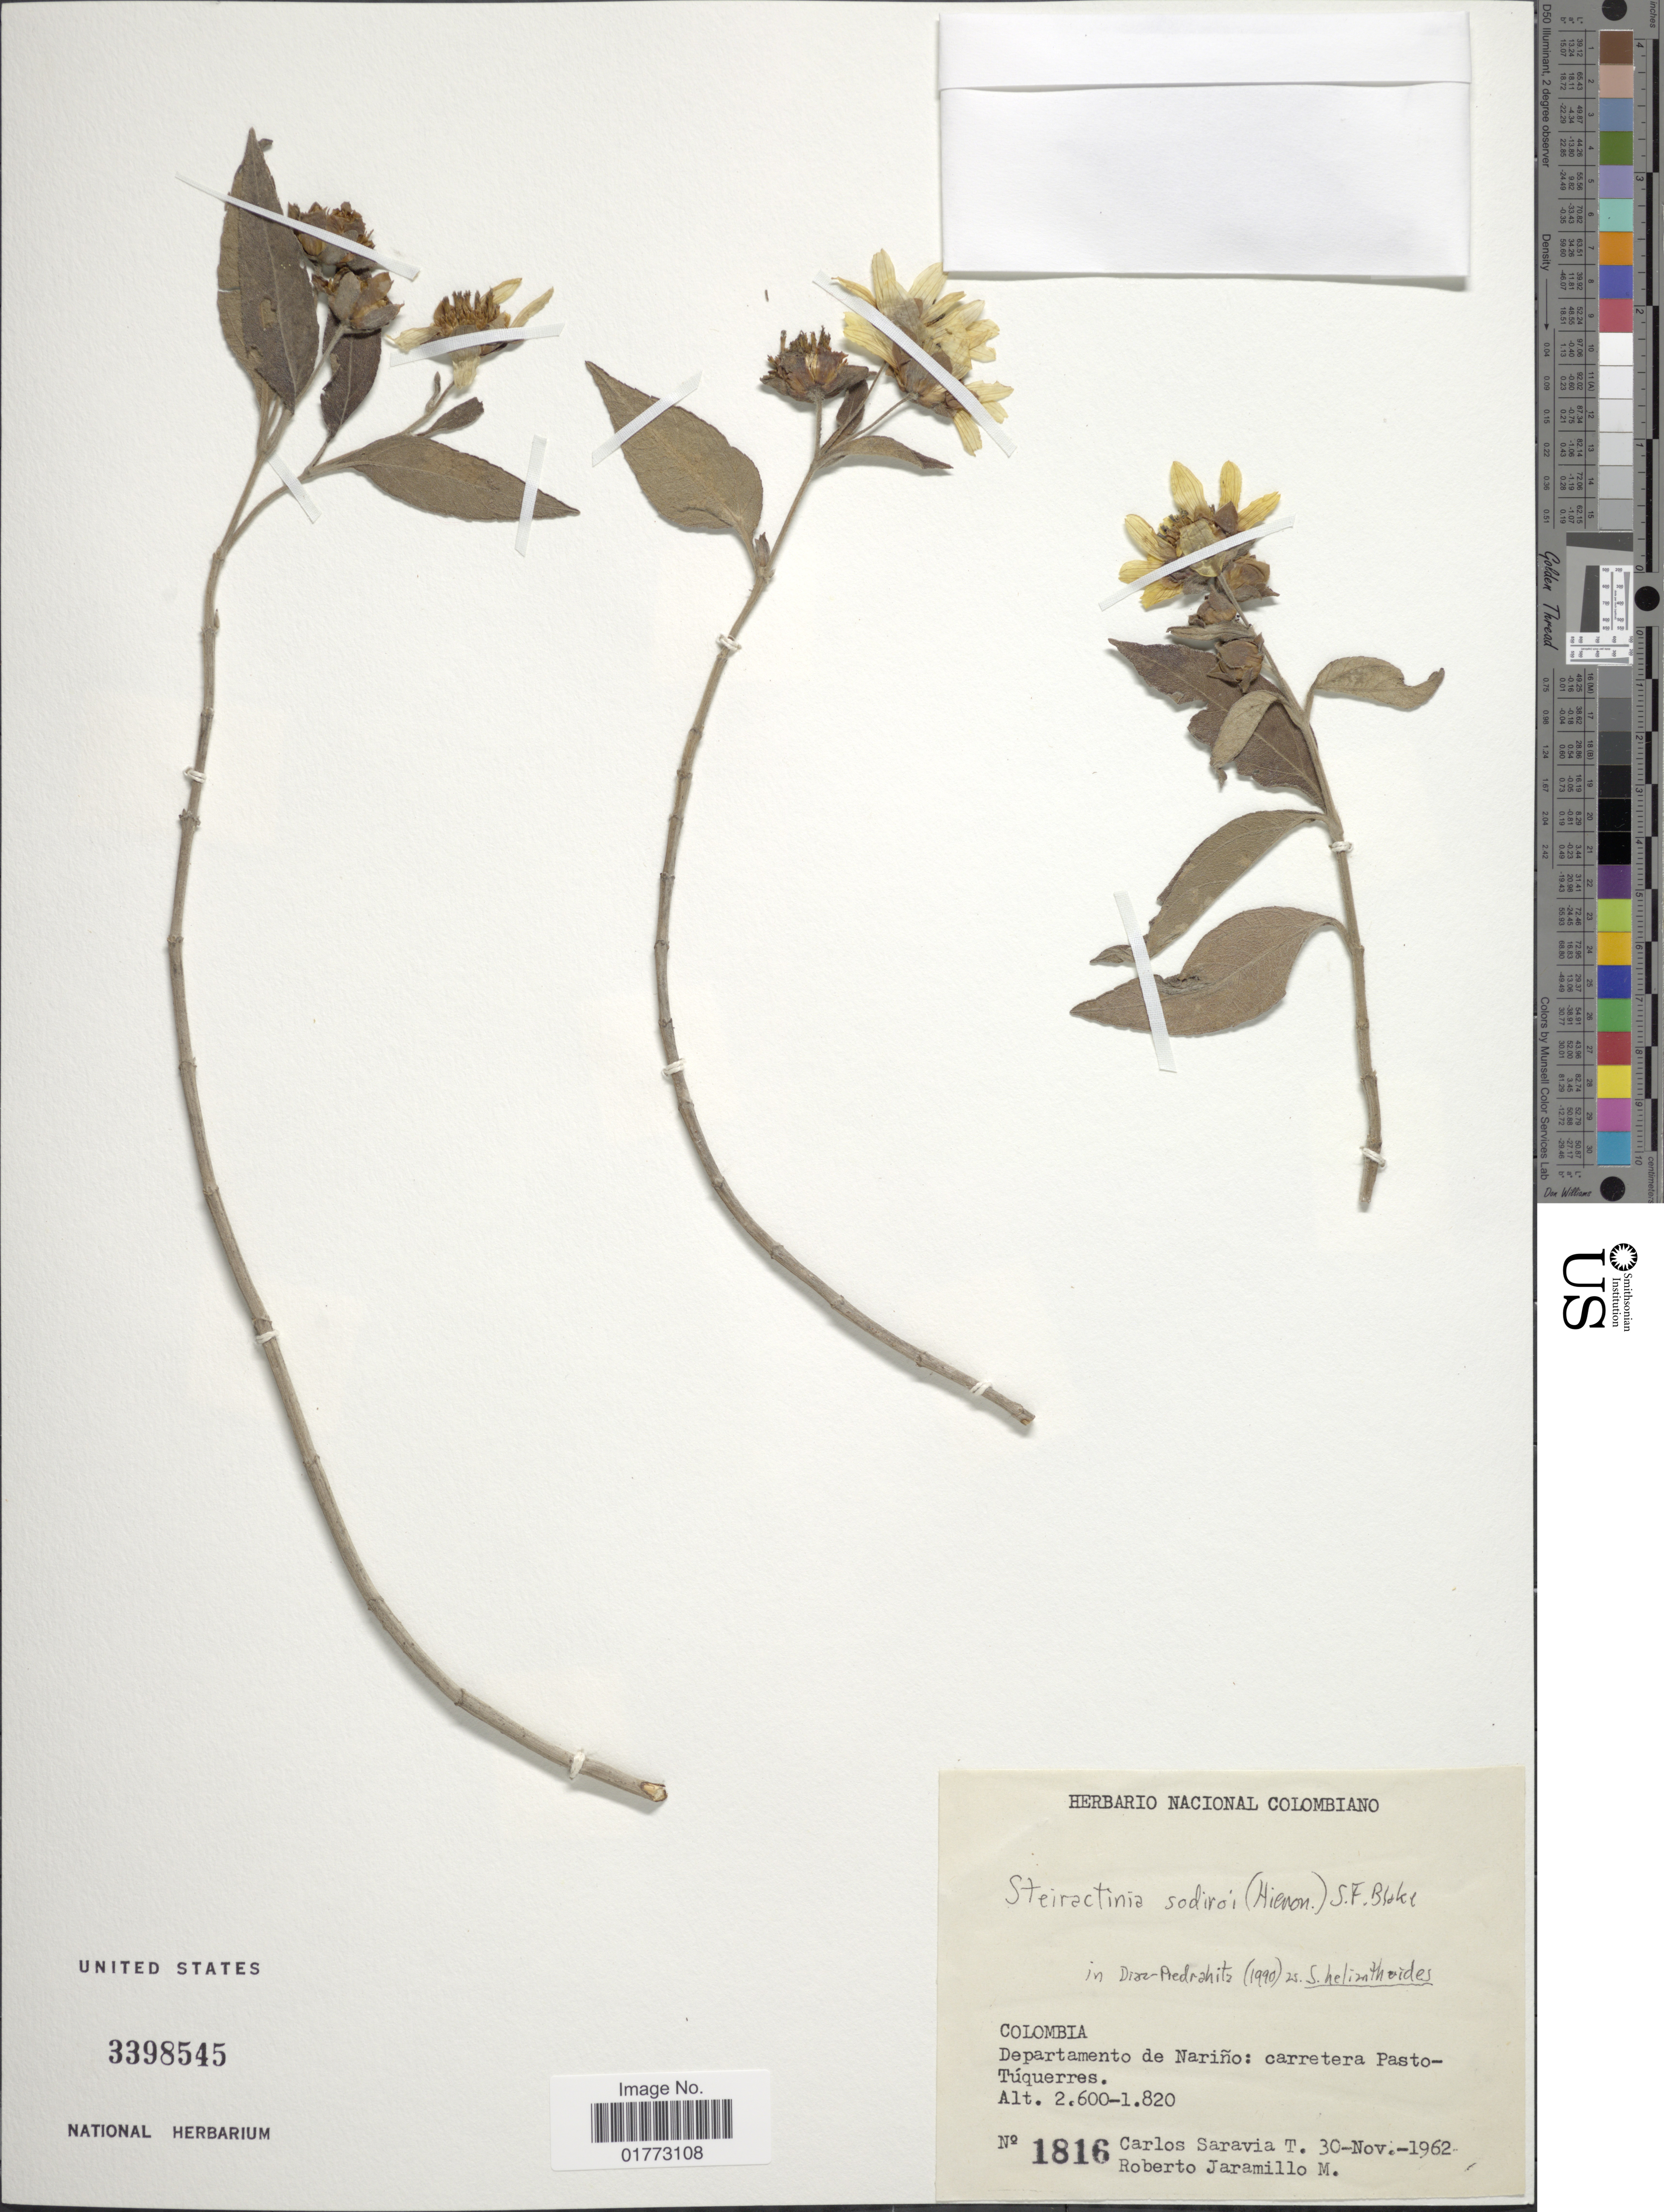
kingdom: Plantae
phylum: Tracheophyta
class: Magnoliopsida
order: Asterales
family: Asteraceae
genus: Steiractinia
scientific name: Steiractinia sodiroi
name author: (Hieron. ex Sodiro) S.F. Blake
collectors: C. Saravia T. & R. Jaramillo M.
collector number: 1816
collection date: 1962-11-30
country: Colombia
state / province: Nariño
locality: Carretera Pasto- Tuquerres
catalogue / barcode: US 3398545